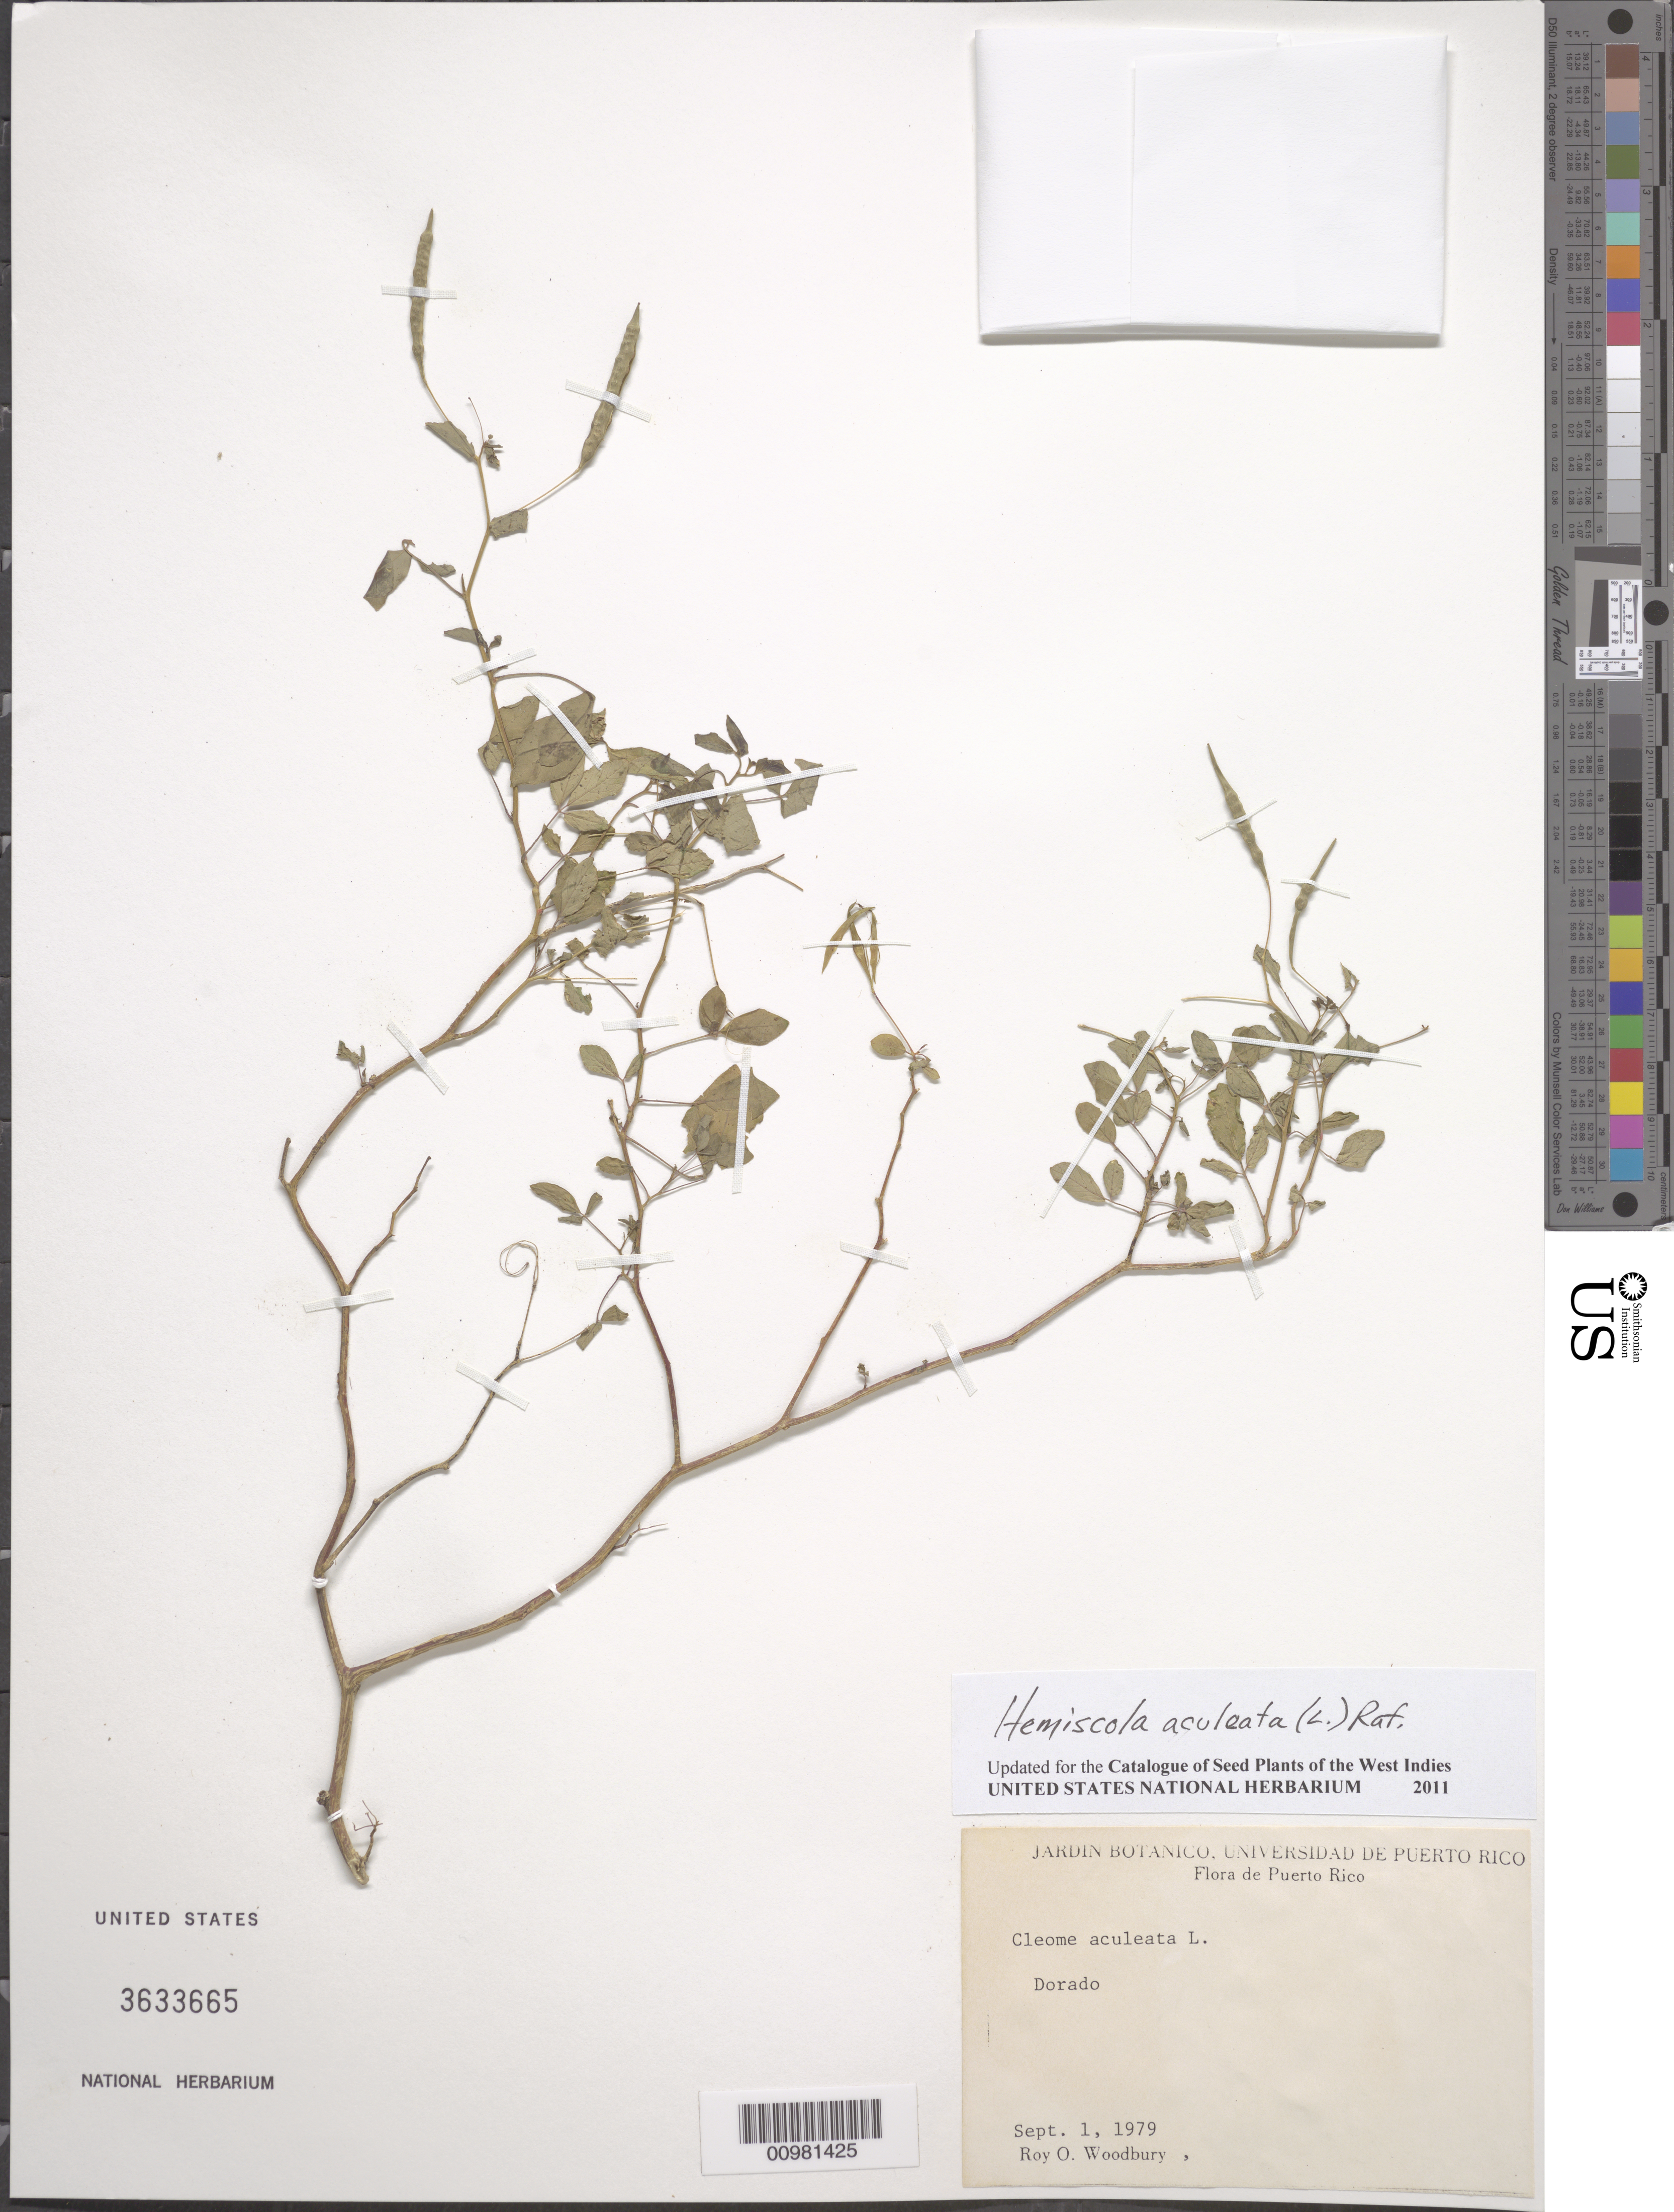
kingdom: Plantae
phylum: Tracheophyta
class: Magnoliopsida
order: Brassicales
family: Cleomaceae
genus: Tarenaya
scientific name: Tarenaya aculeata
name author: (L.) Soares Neto & Roalson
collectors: R. O. Woodbury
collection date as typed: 01 Sep 1979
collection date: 1979-09-01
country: Puerto Rico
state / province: Dorado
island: Puerto Rico I.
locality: Dorado.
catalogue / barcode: US 3633665